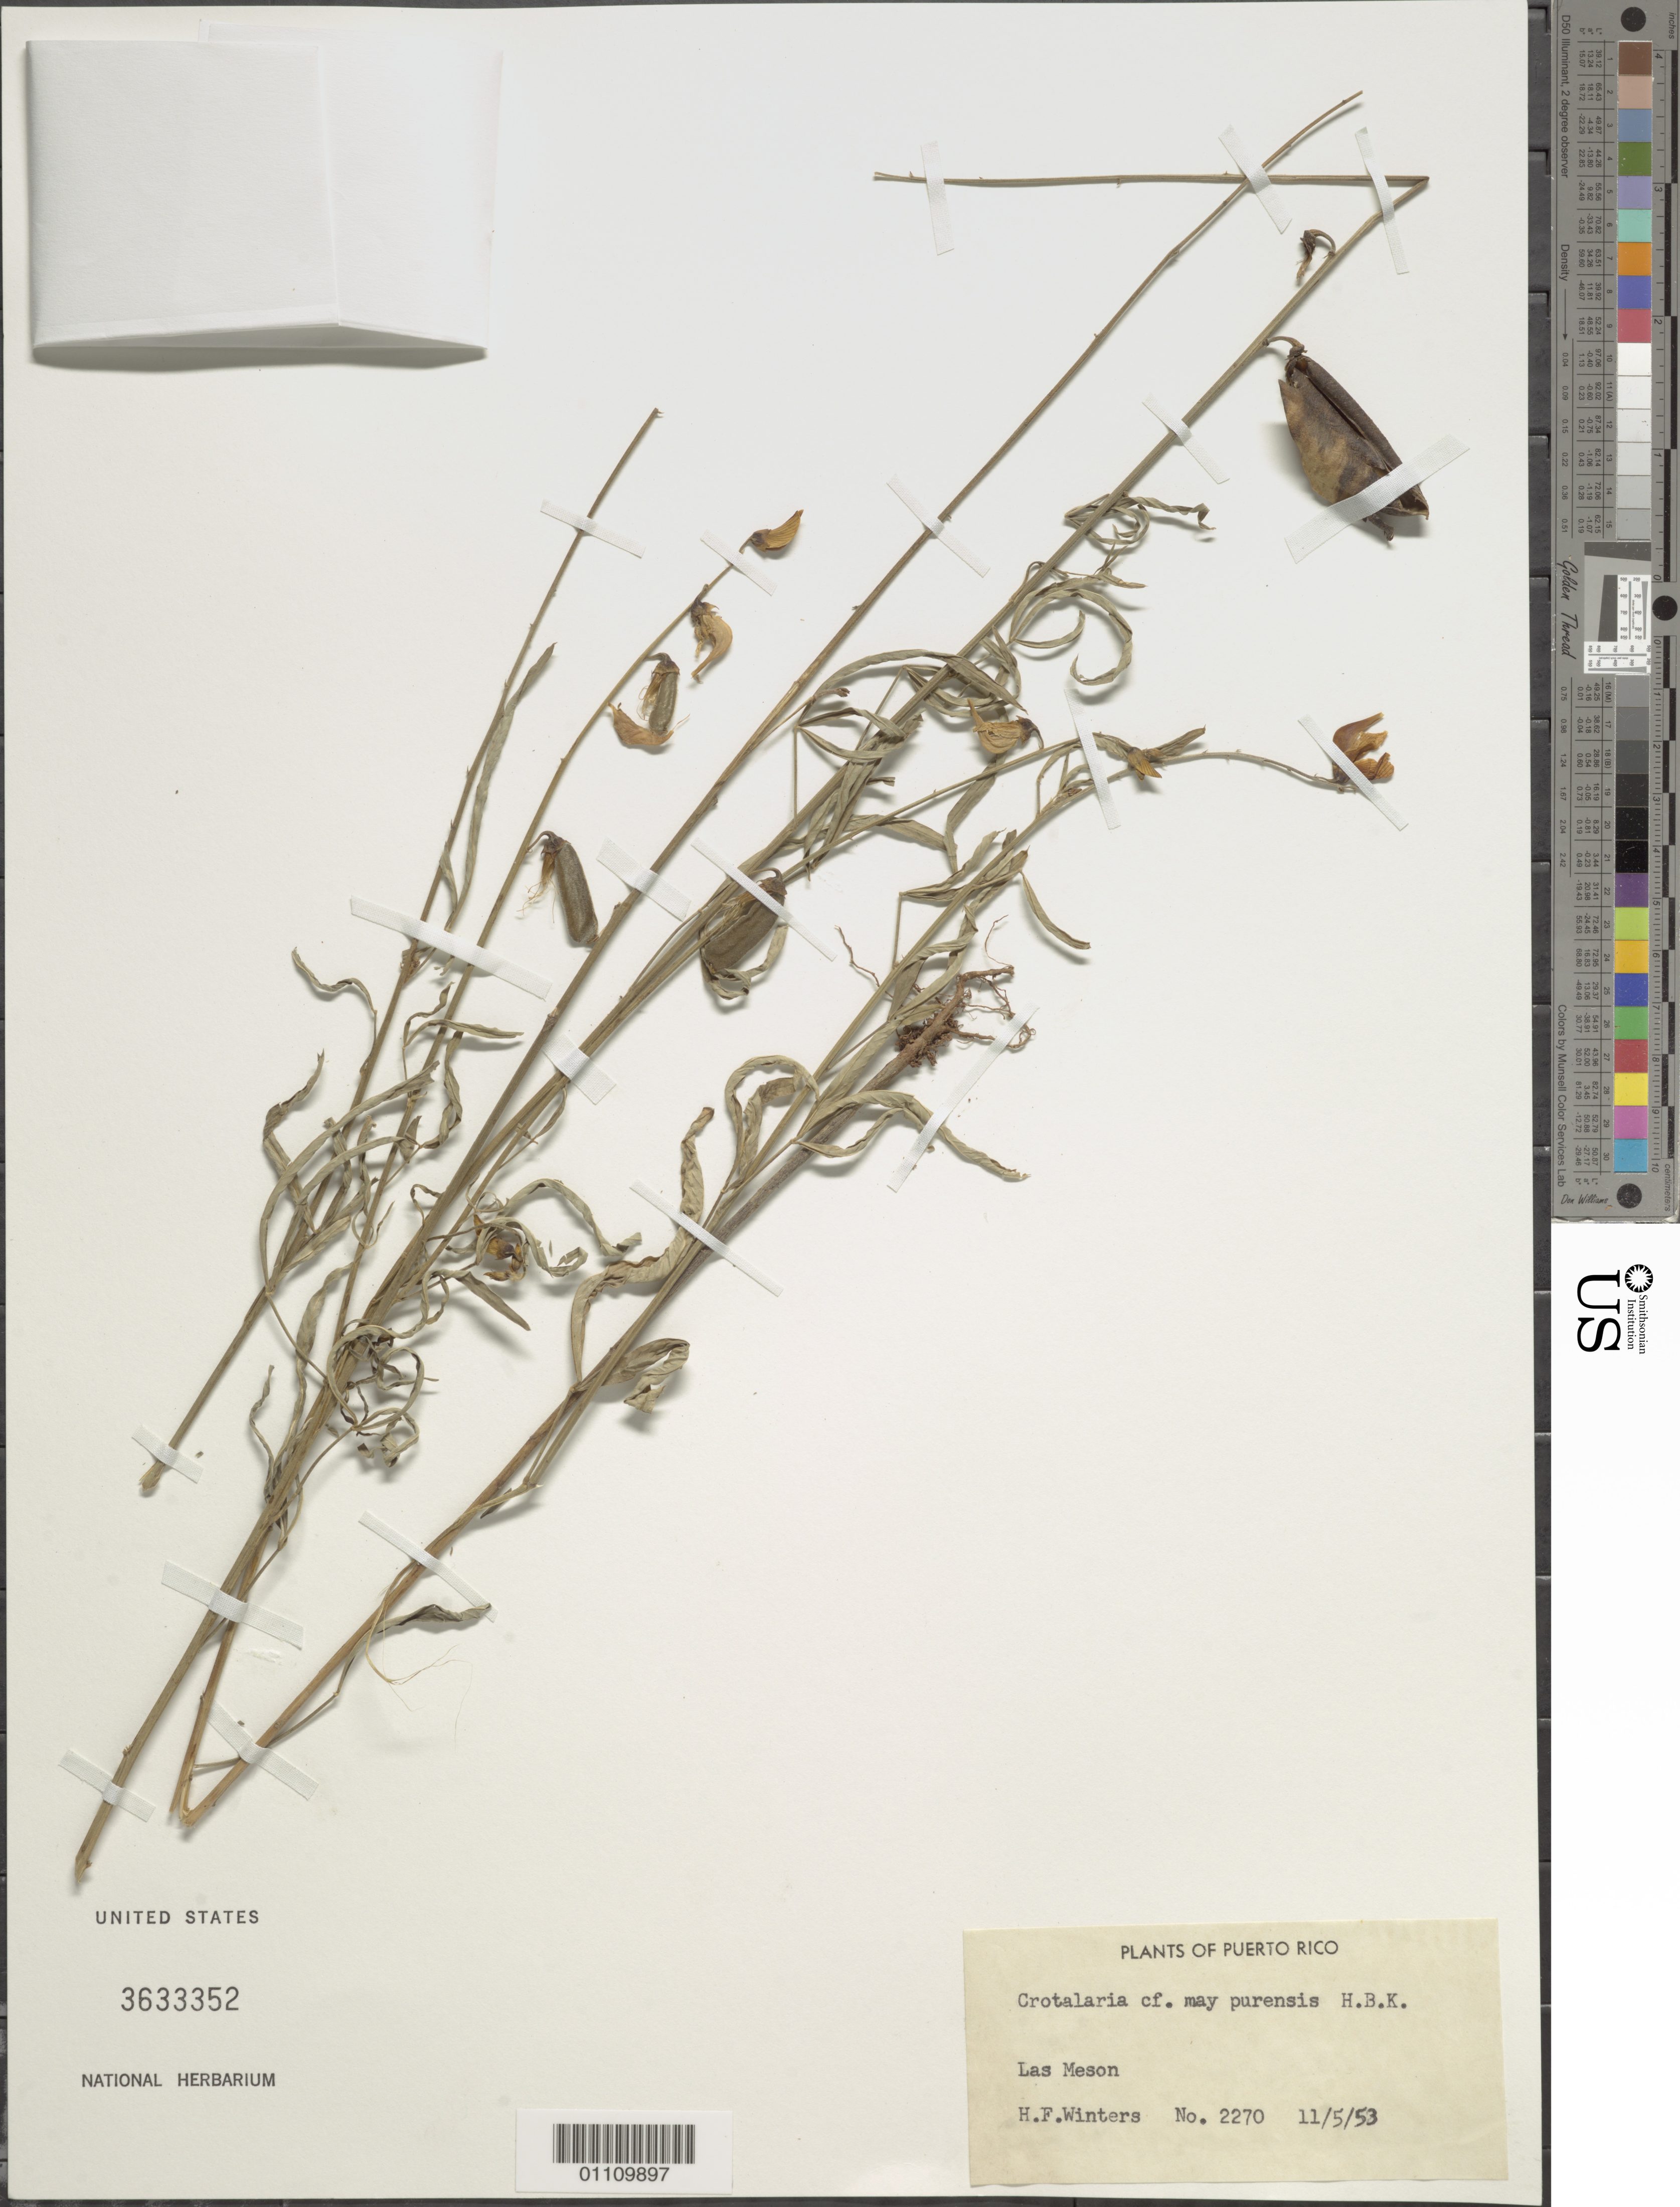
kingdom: Plantae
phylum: Tracheophyta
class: Magnoliopsida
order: Fabales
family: Fabaceae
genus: Crotalaria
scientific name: Crotalaria maypurensis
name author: Kunth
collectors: H. Winters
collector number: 2270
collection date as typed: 05 Nov 1953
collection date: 1953-11-05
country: Puerto Rico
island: Puerto Rico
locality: Las Meson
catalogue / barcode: US 3633352